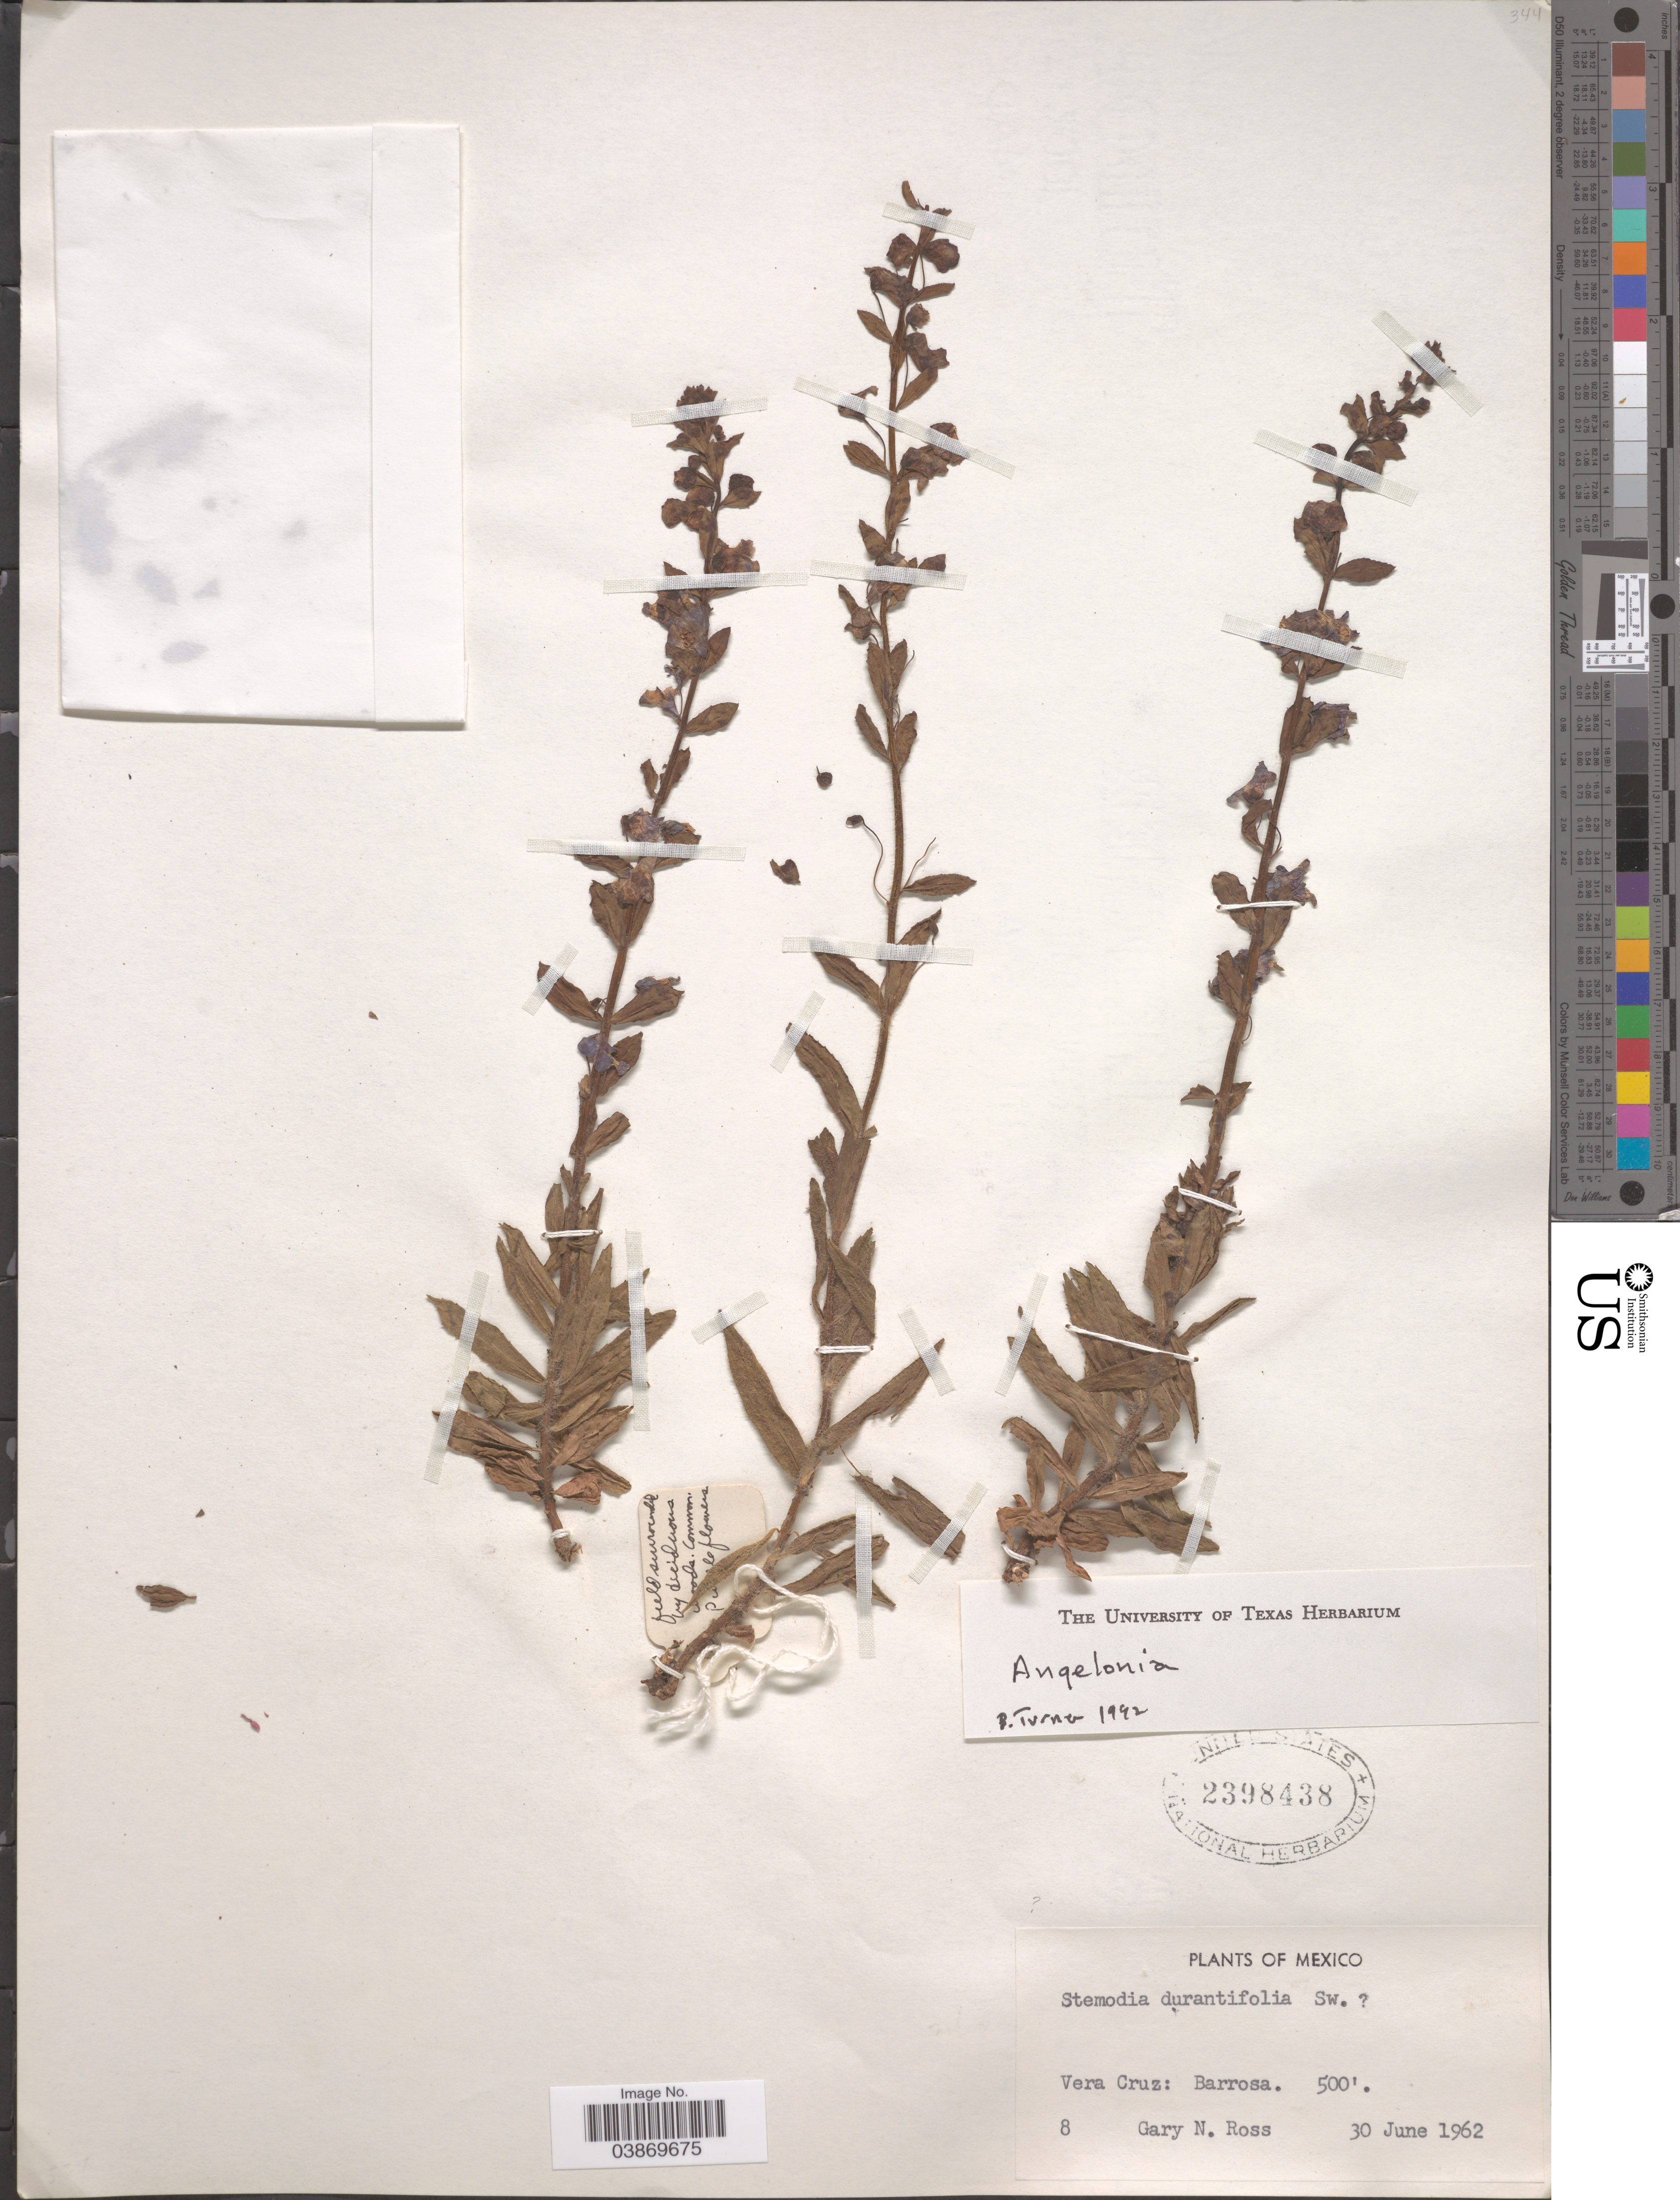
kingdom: Plantae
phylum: Tracheophyta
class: Magnoliopsida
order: Lamiales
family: Plantaginaceae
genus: Angelonia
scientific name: Angelonia sp.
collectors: G. N. Ross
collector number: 8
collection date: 1962-06-30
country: Mexico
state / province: Veracruz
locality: Vera Cruz: Barrosa.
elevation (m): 152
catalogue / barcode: US 2398438